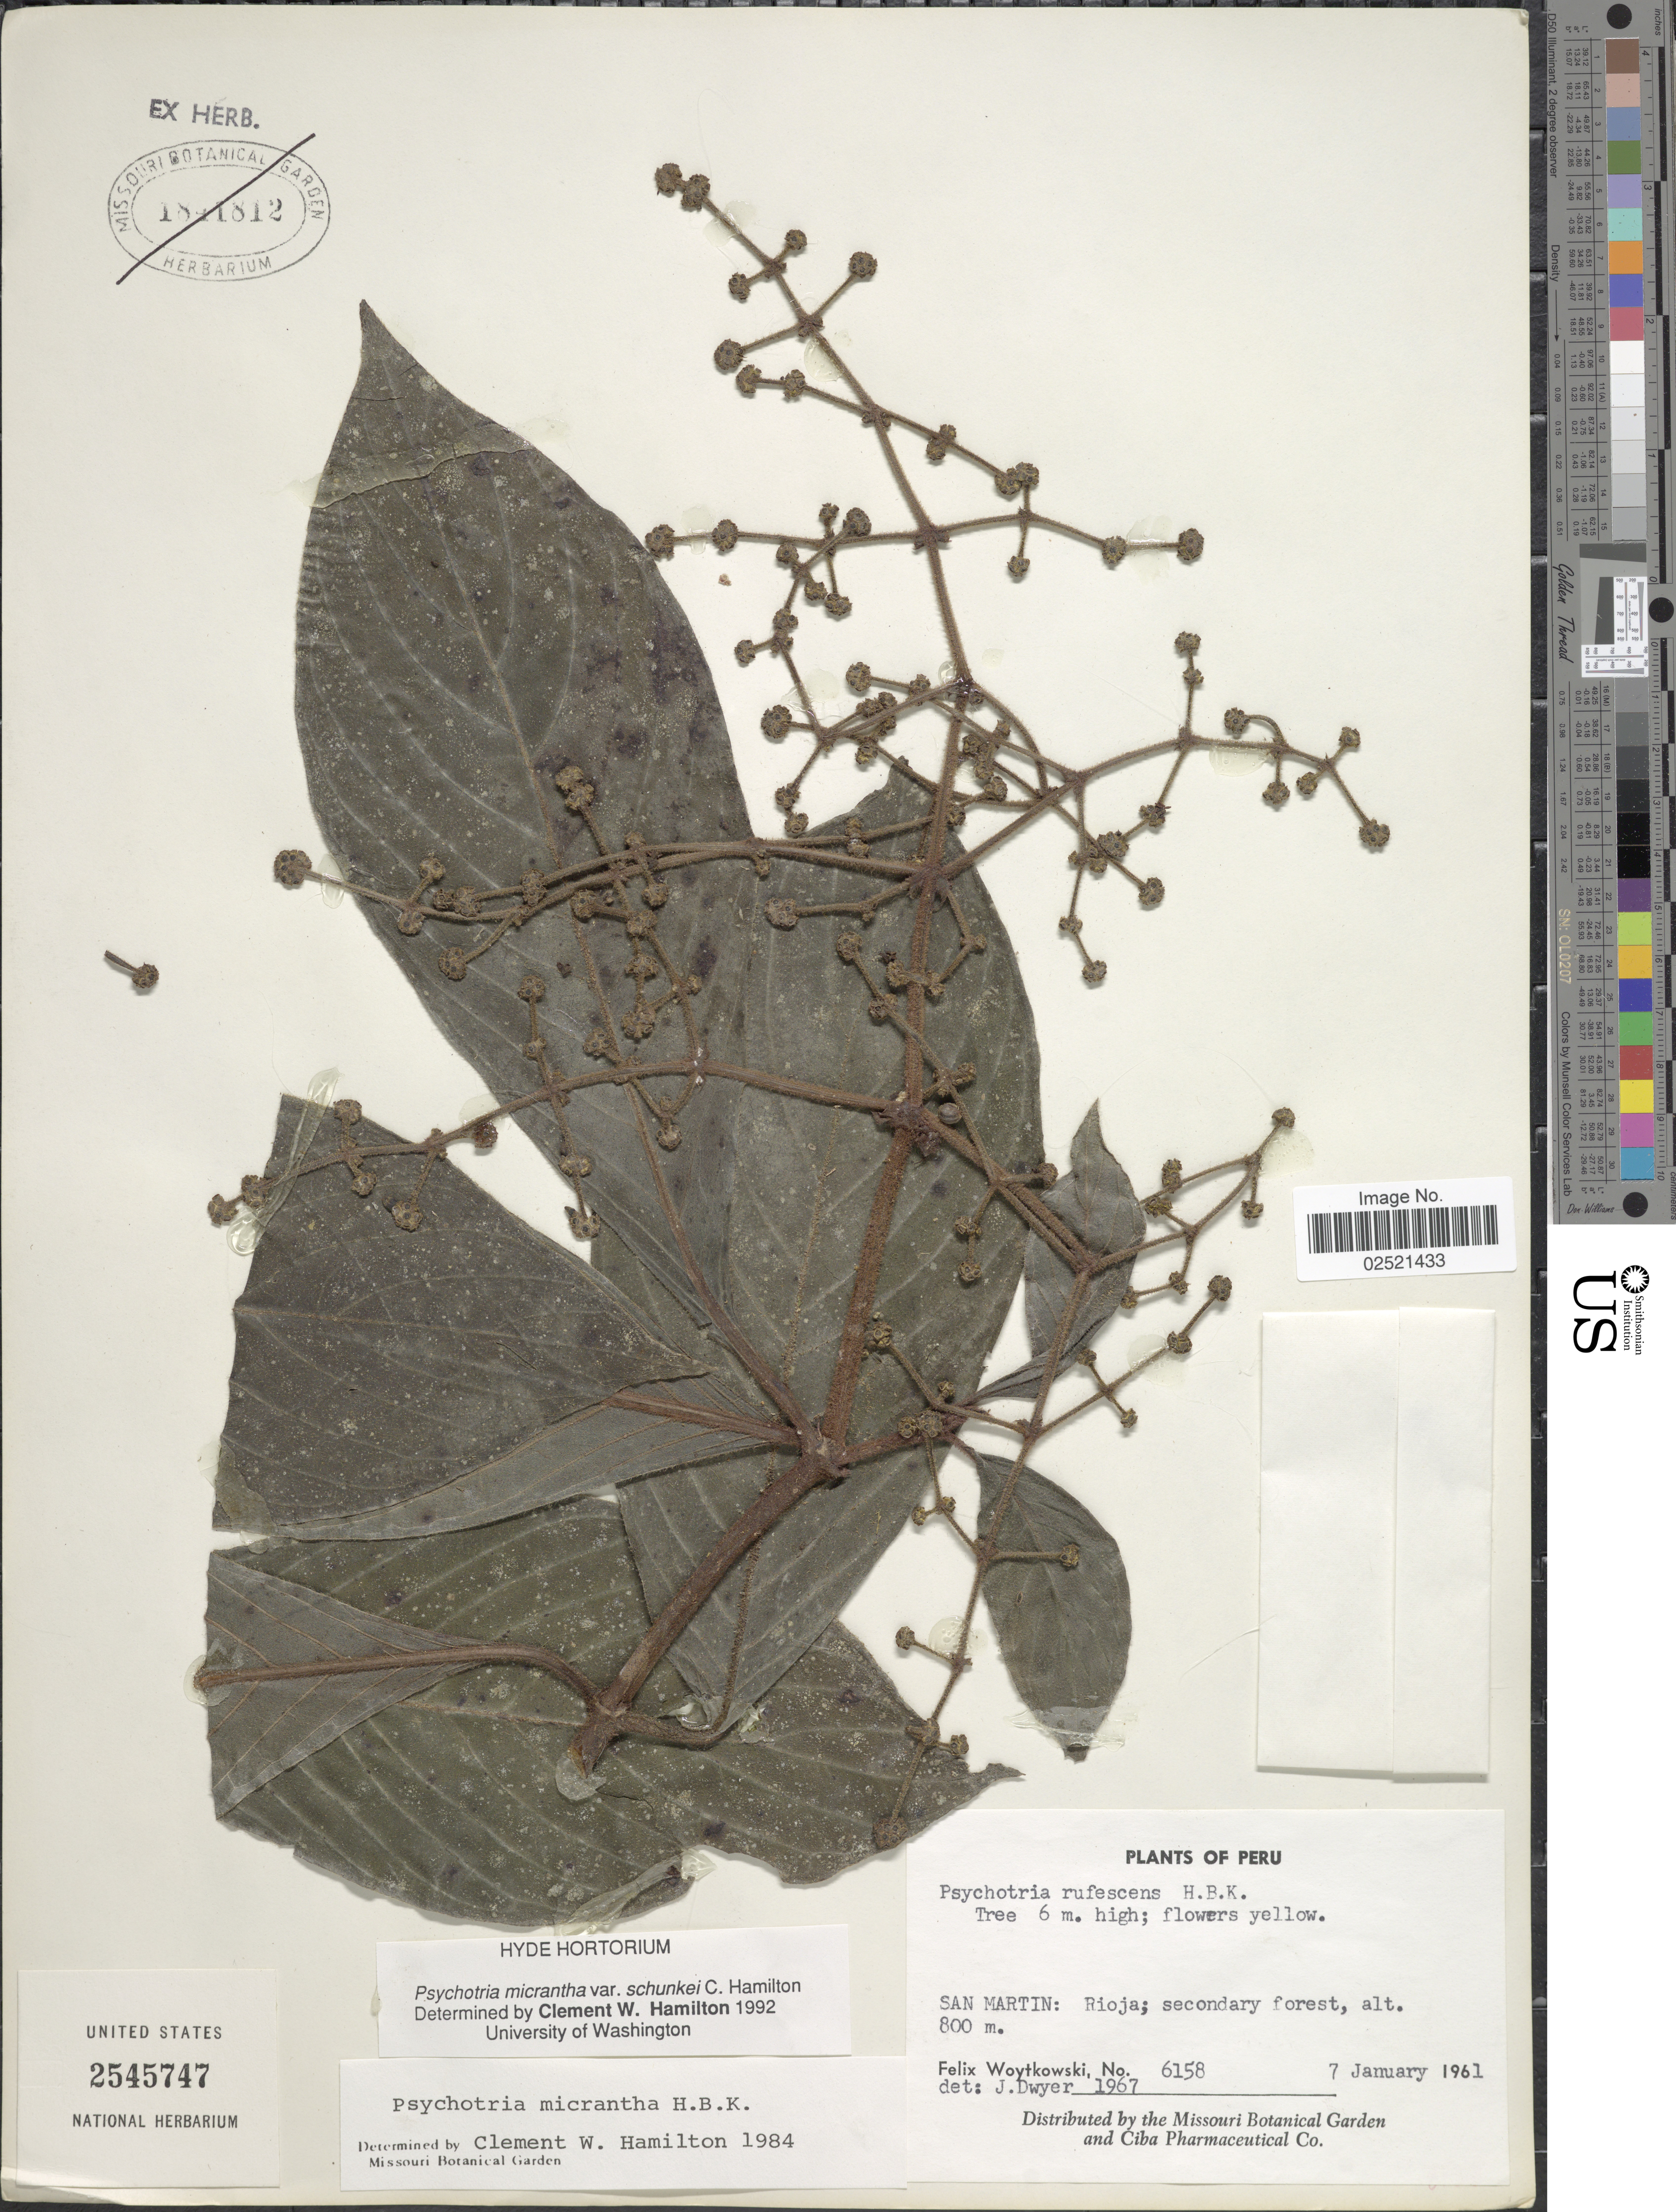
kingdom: Plantae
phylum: Tracheophyta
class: Magnoliopsida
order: Gentianales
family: Rubiaceae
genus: Psychotria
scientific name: Psychotria micrantha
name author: Kunth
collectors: F. Woytkowski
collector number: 6158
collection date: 1961-01-07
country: Peru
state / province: San Martín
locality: Rioja; secondary forest.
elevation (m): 800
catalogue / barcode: US 2545747